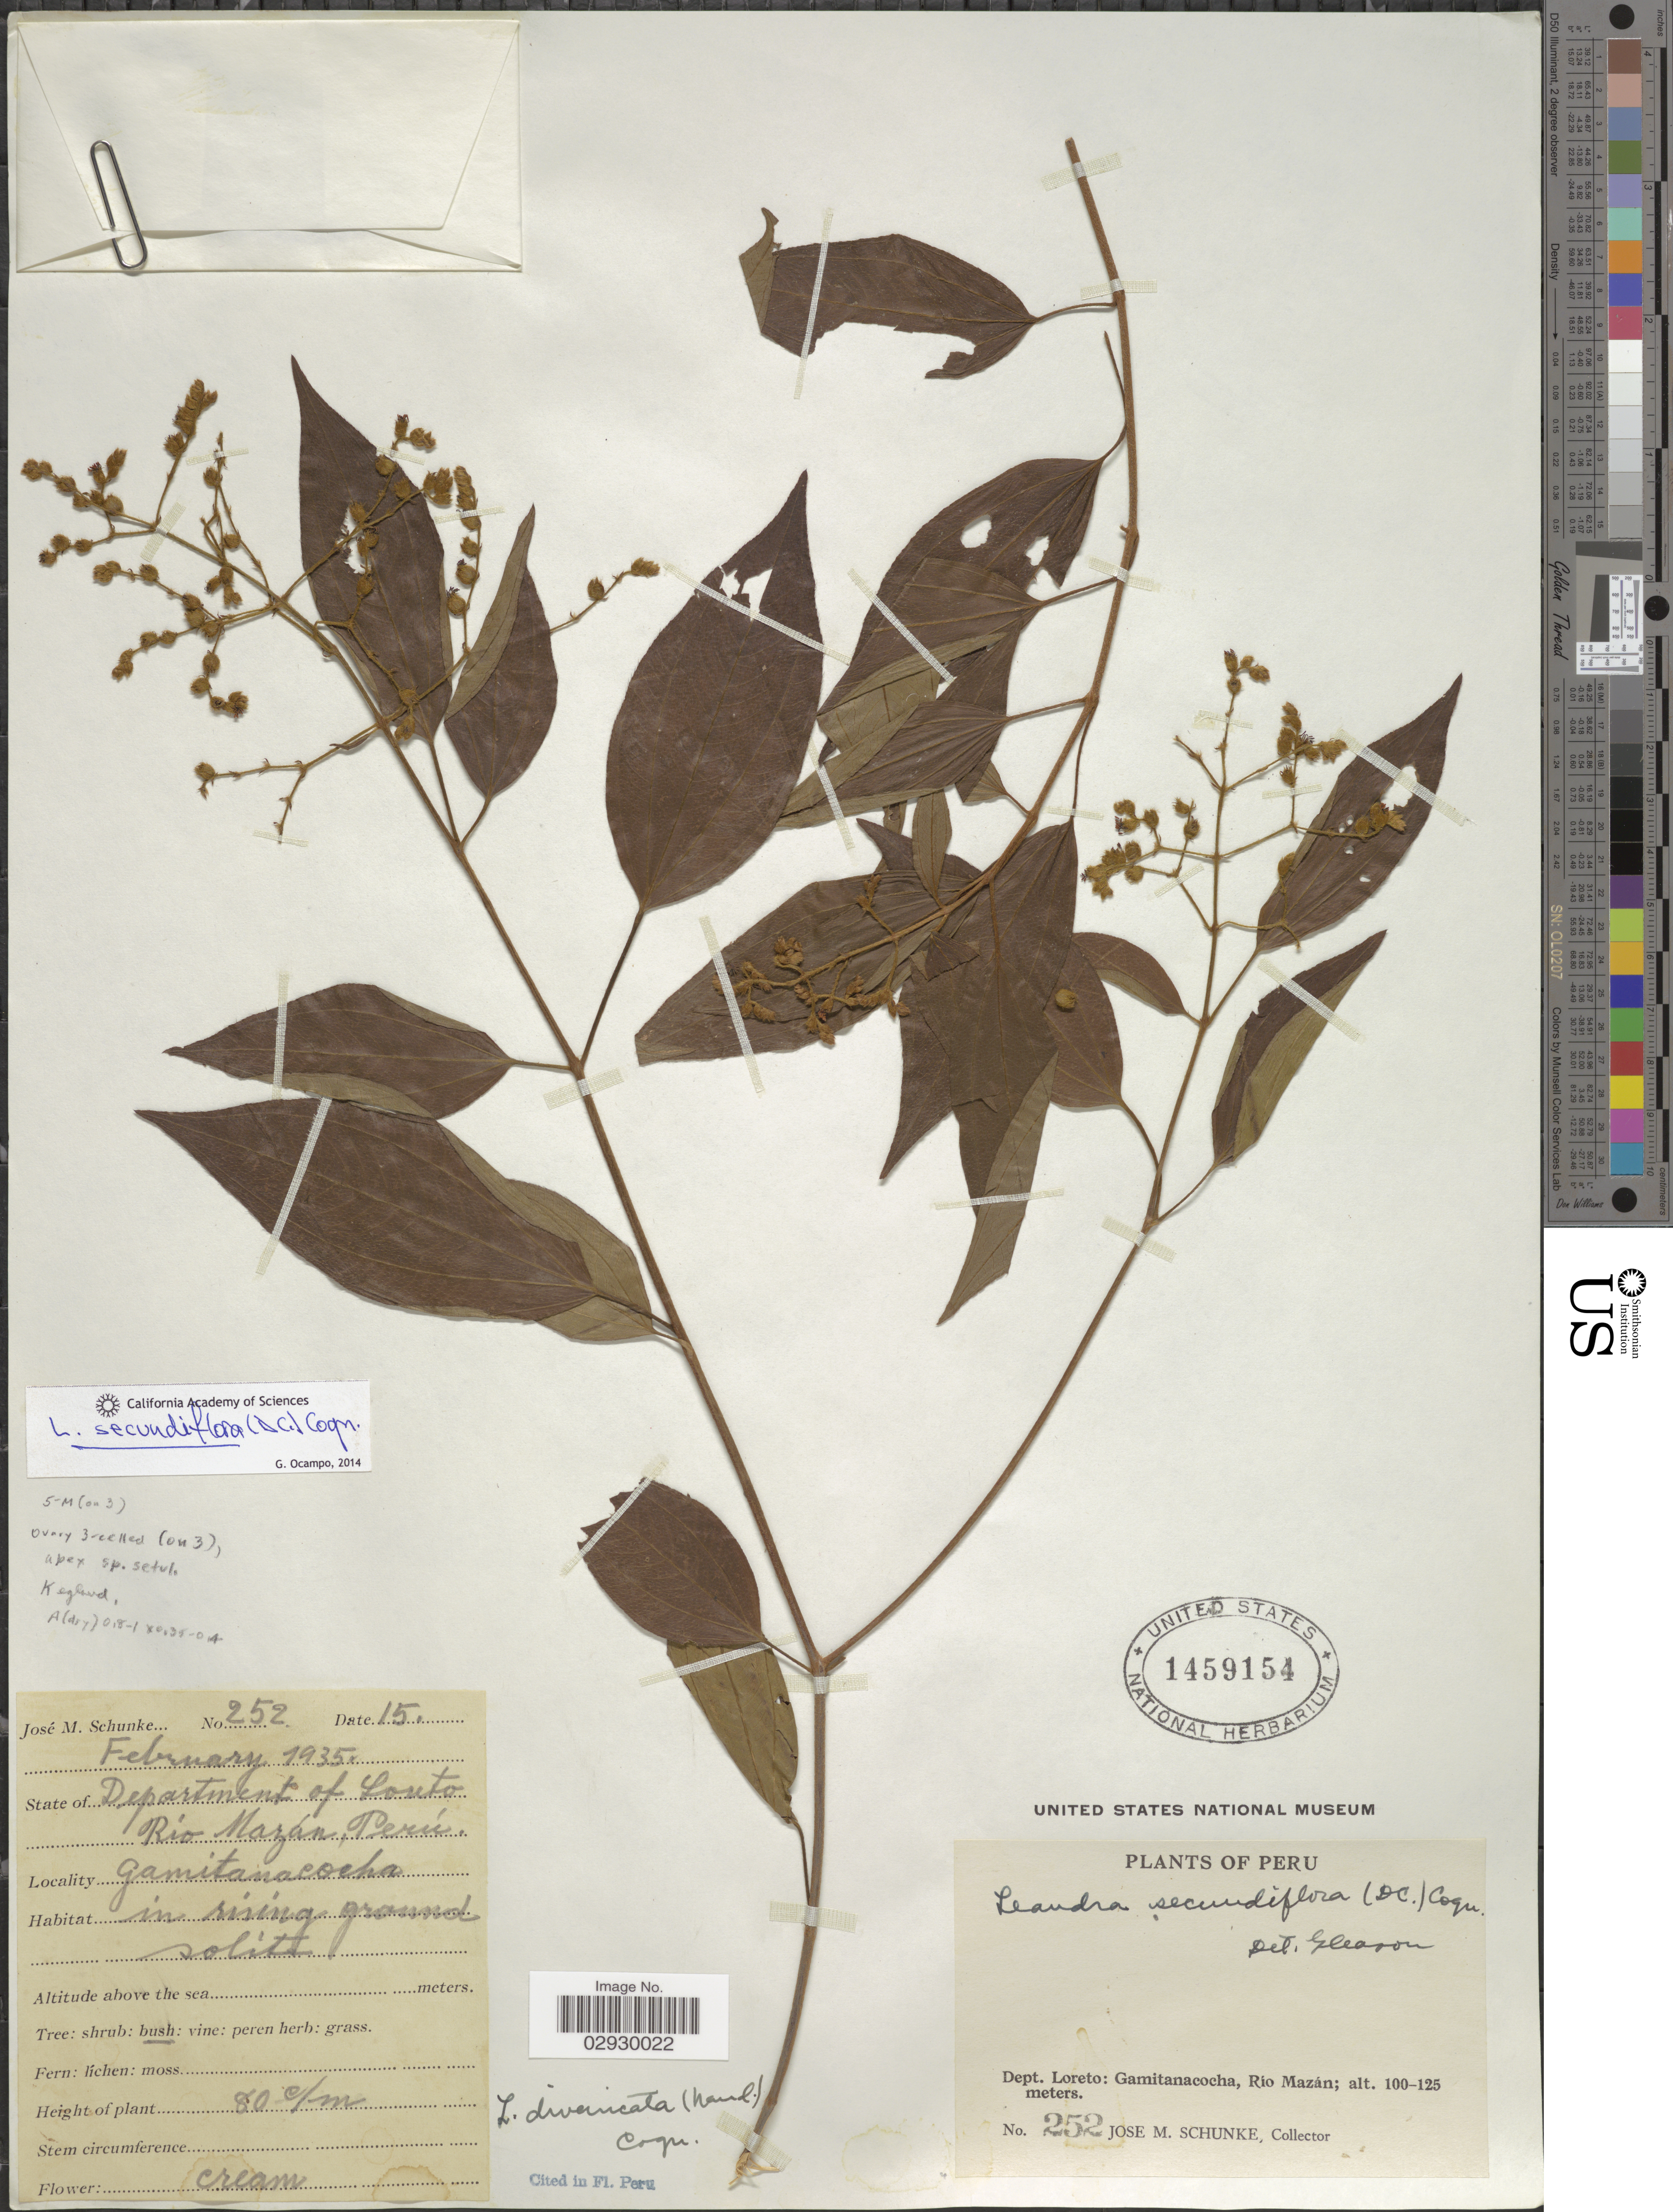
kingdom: Plantae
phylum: Tracheophyta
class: Magnoliopsida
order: Myrtales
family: Melastomataceae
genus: Leandra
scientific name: Leandra secundiflora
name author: (DC.) Cogn.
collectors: J. M. Schunke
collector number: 252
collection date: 1935-02-15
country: Peru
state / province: Loreto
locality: Dept. Loreto: Gamitanacocha, Río Mazán.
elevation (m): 100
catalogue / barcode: US 1459154